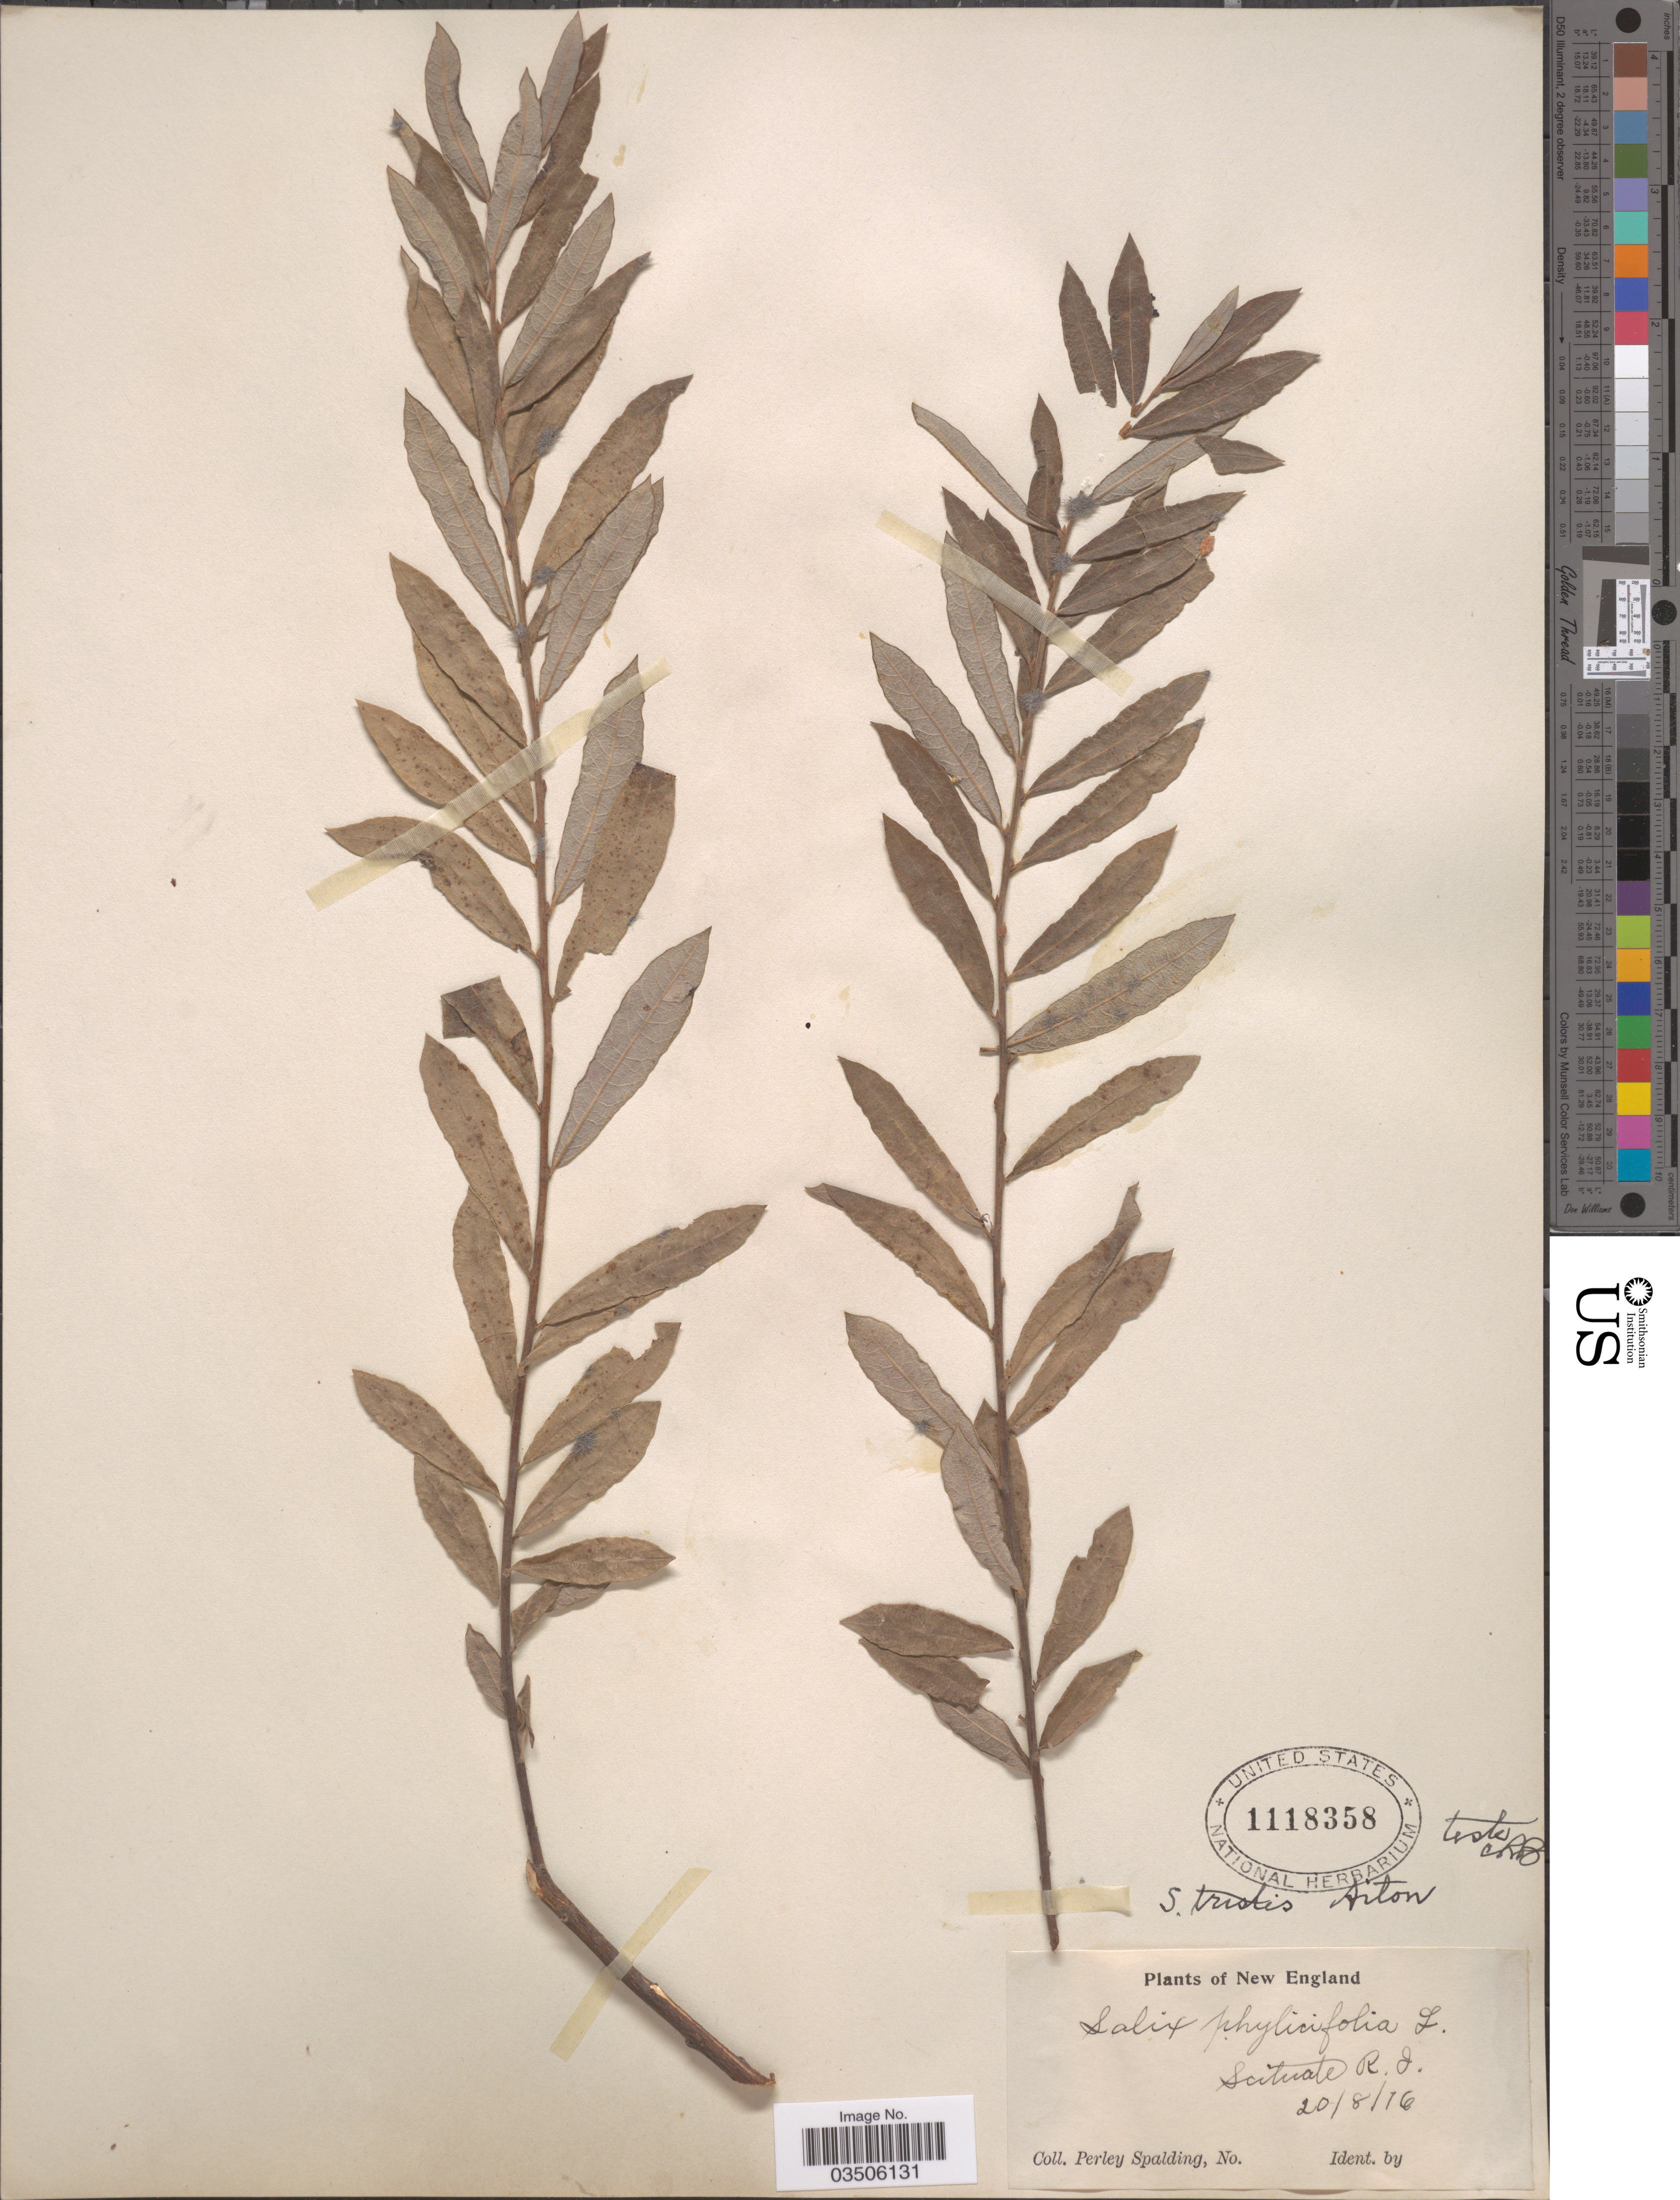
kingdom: Plantae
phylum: Tracheophyta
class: Magnoliopsida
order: Malpighiales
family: Salicaceae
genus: Salix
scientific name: Salix tristis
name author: Aiton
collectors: P. Spalding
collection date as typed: Transcribed d/m/y: 20/8/16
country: United States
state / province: Rhode Island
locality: Scituate.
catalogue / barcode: US 1118358